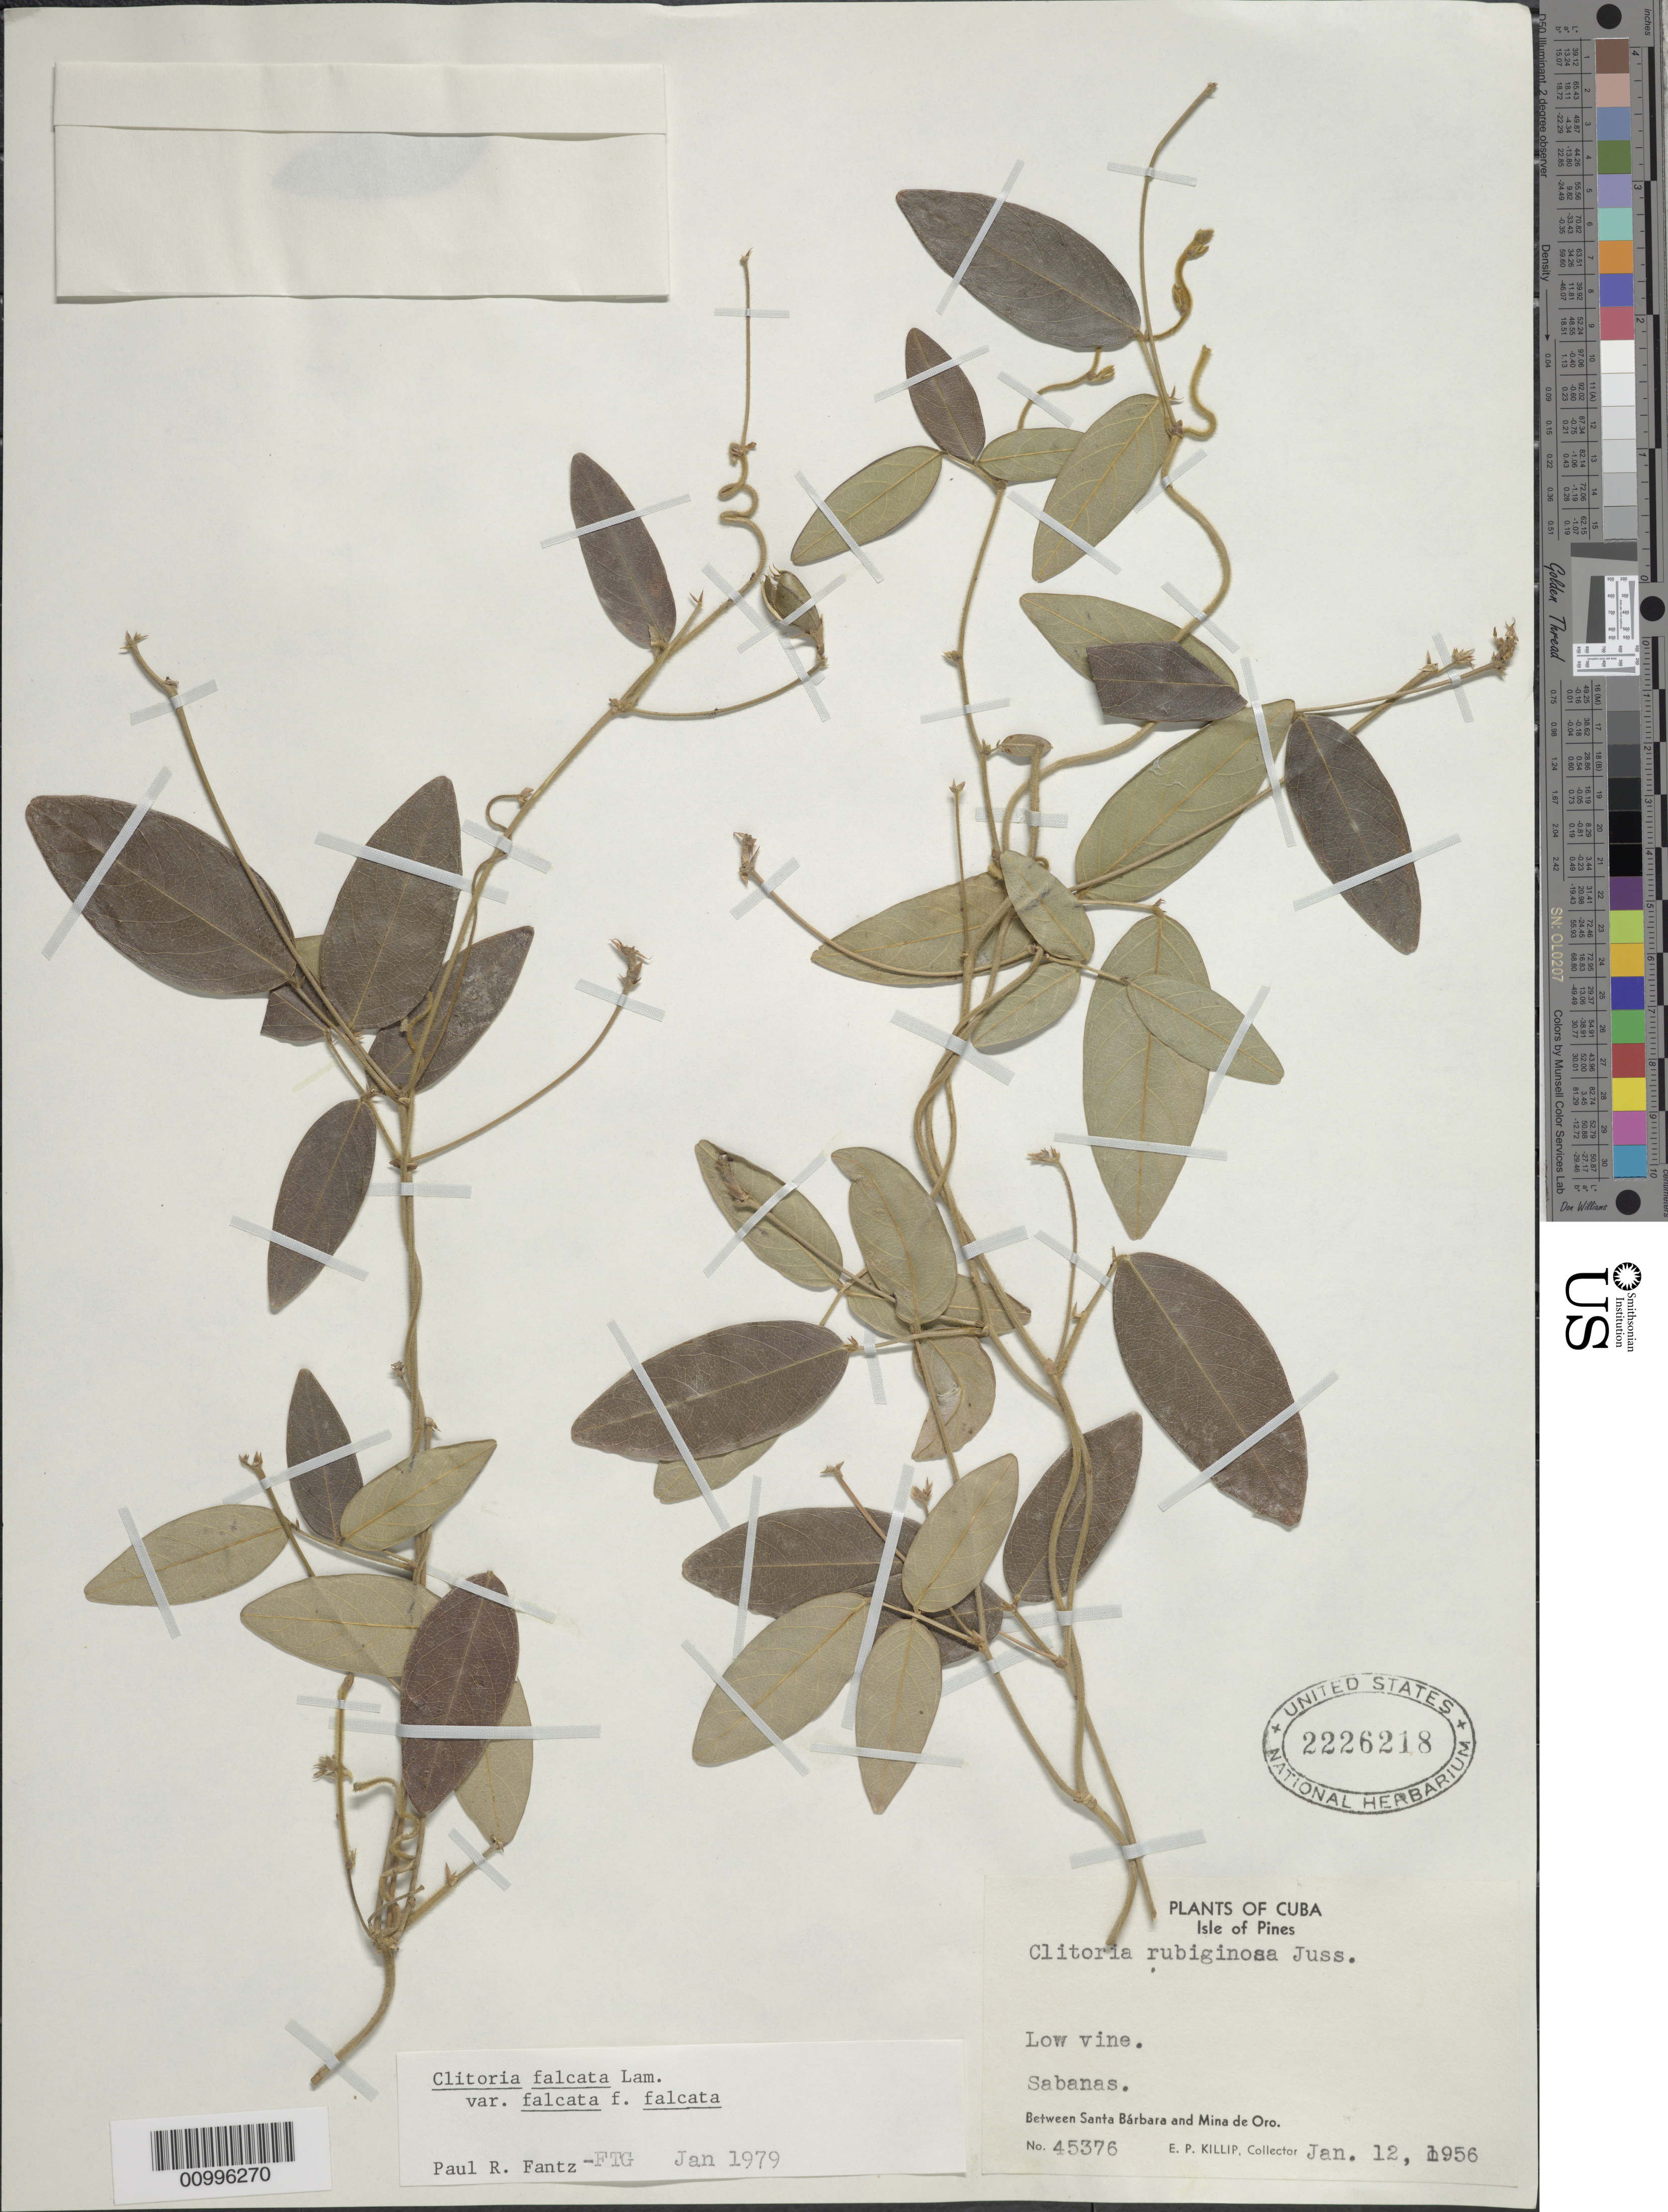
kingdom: Plantae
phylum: Tracheophyta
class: Magnoliopsida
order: Fabales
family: Fabaceae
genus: Clitoria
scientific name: Clitoria rubiginosa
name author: Juss.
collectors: E. P. Killip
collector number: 45376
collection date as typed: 12 Jan 1956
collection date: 1956-01-12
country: Cuba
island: Isla de la Juventud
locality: Isle of Pines, between Santa Barbara and Mina de Oro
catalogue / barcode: US 2226218